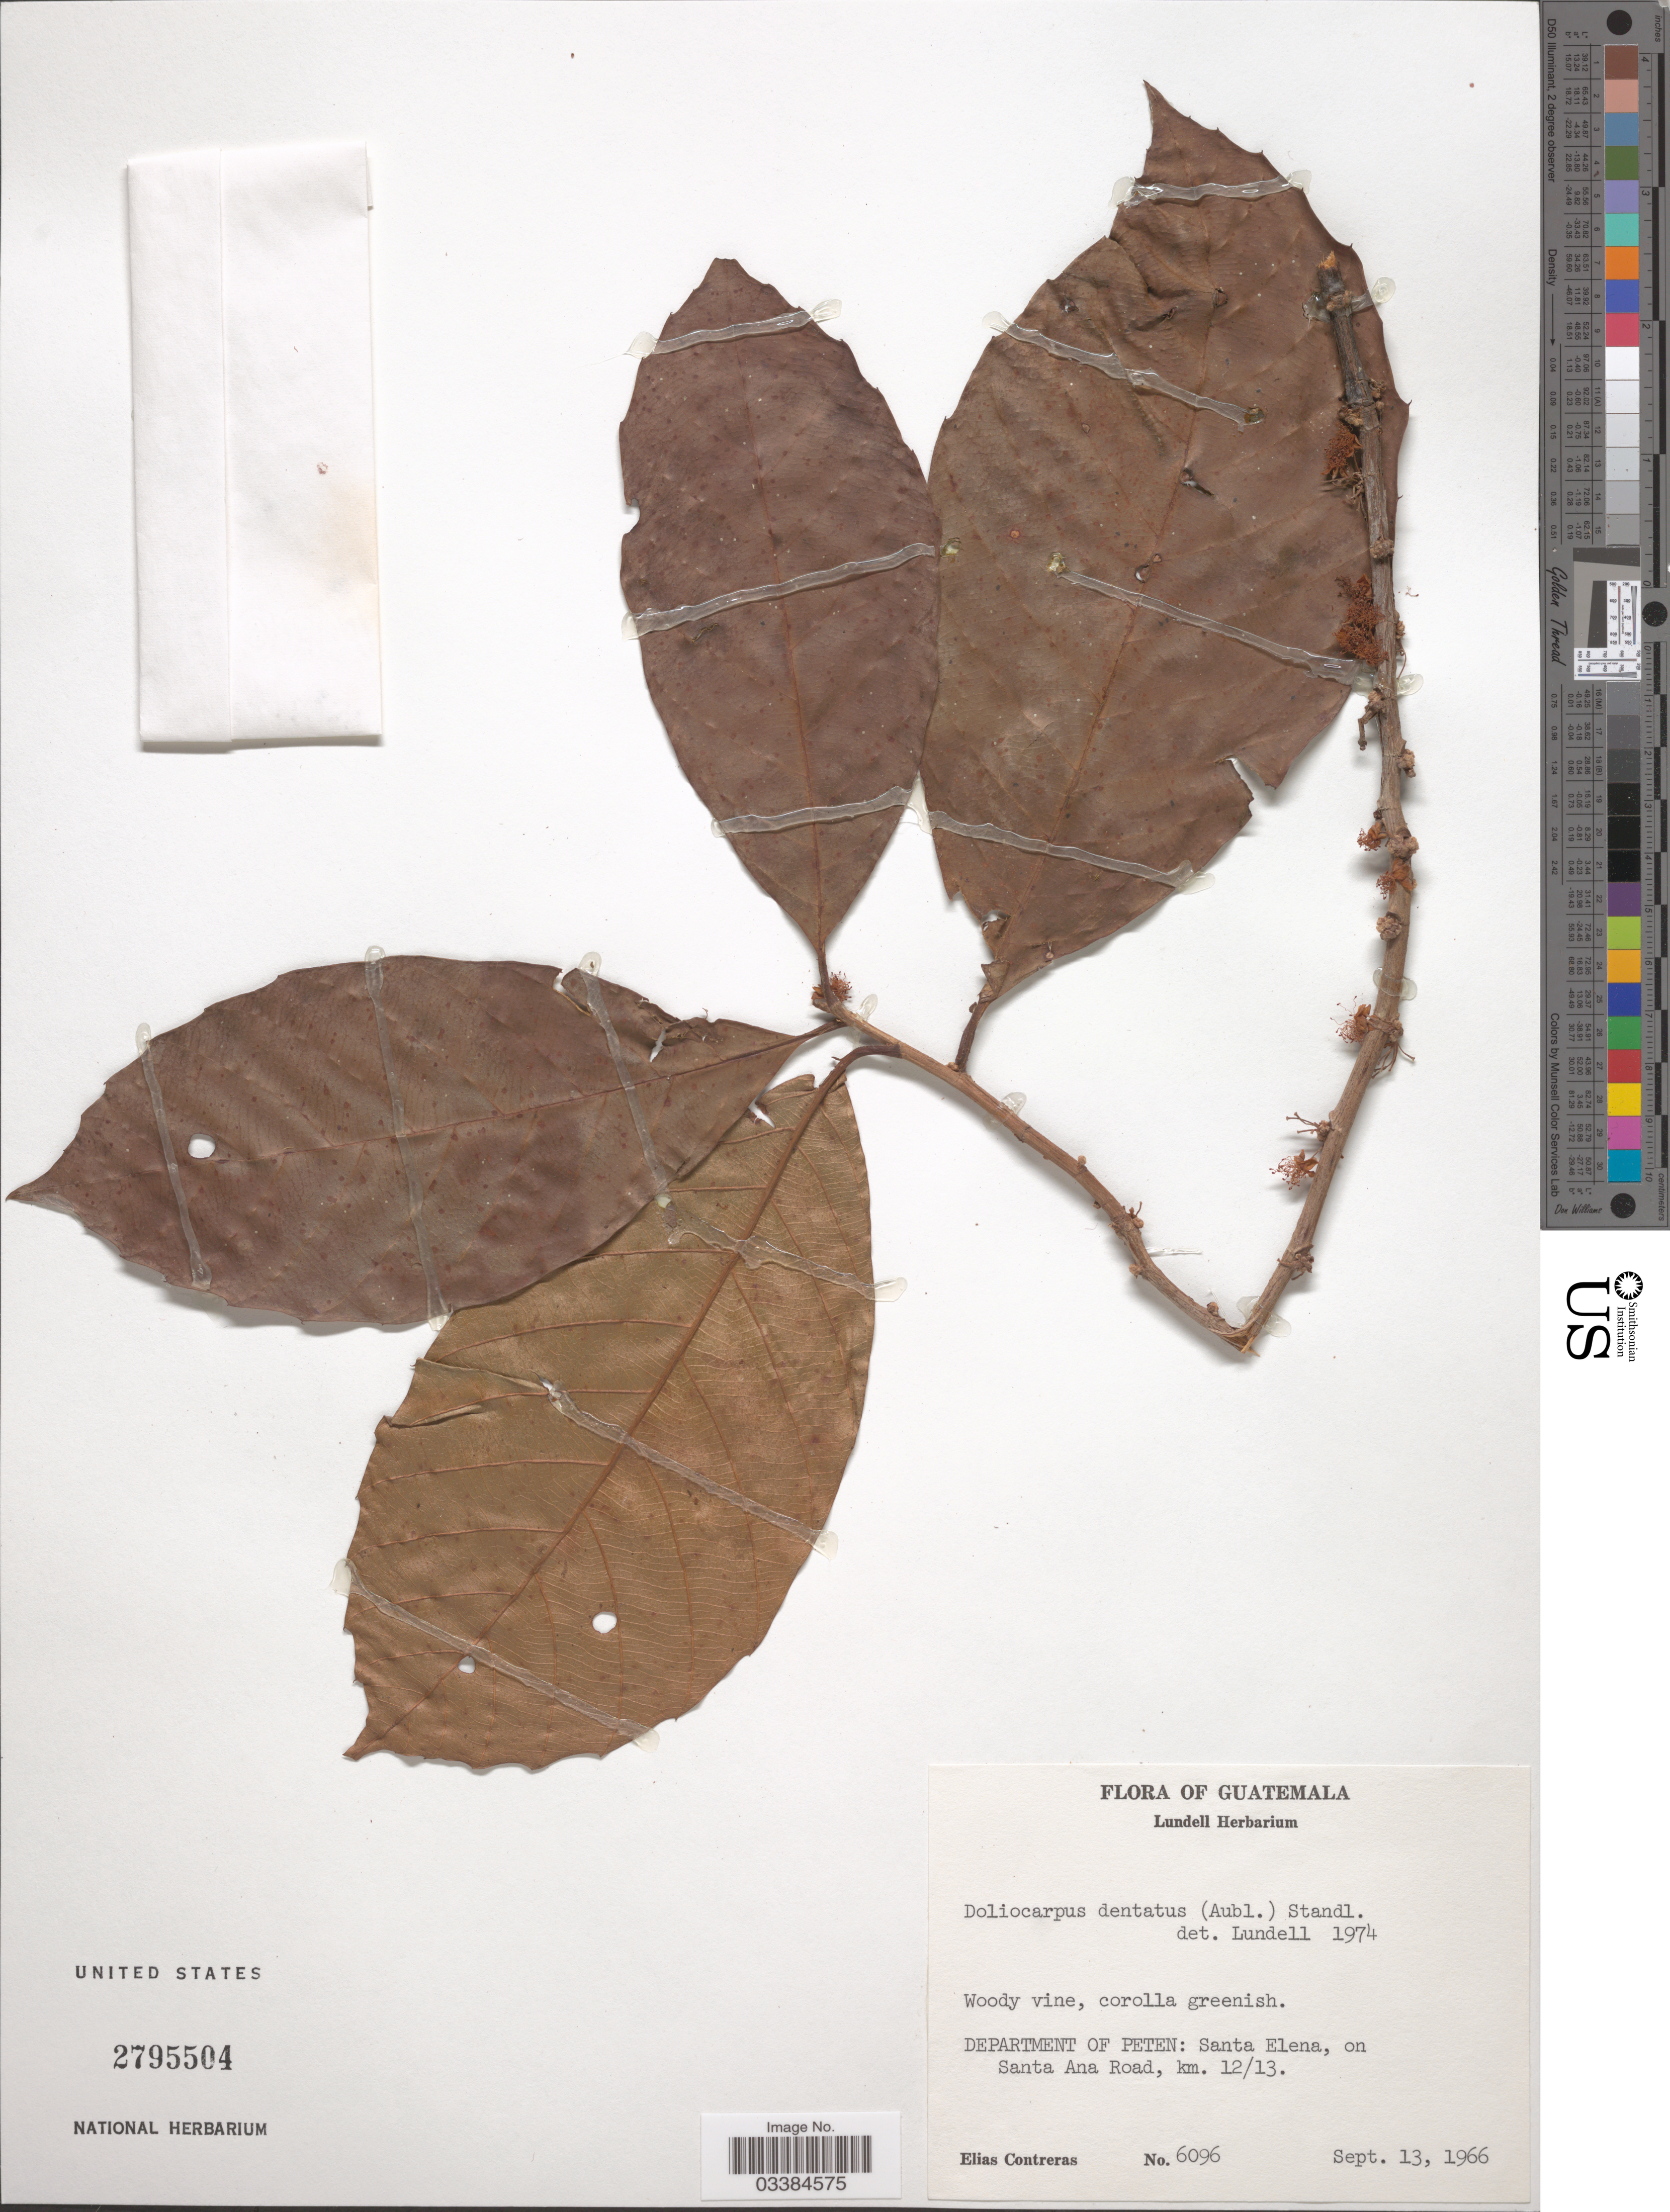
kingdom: Plantae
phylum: Tracheophyta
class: Magnoliopsida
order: Dilleniales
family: Dilleniaceae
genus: Doliocarpus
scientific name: Doliocarpus dentatus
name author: (Aubl.) Standl.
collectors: E. Contreras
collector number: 6096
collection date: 1966-09-13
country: Guatemala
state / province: El Petén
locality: Department of Peten: Santa Elena, on Santa Ana Road, km. 12/13.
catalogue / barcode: US 2795504